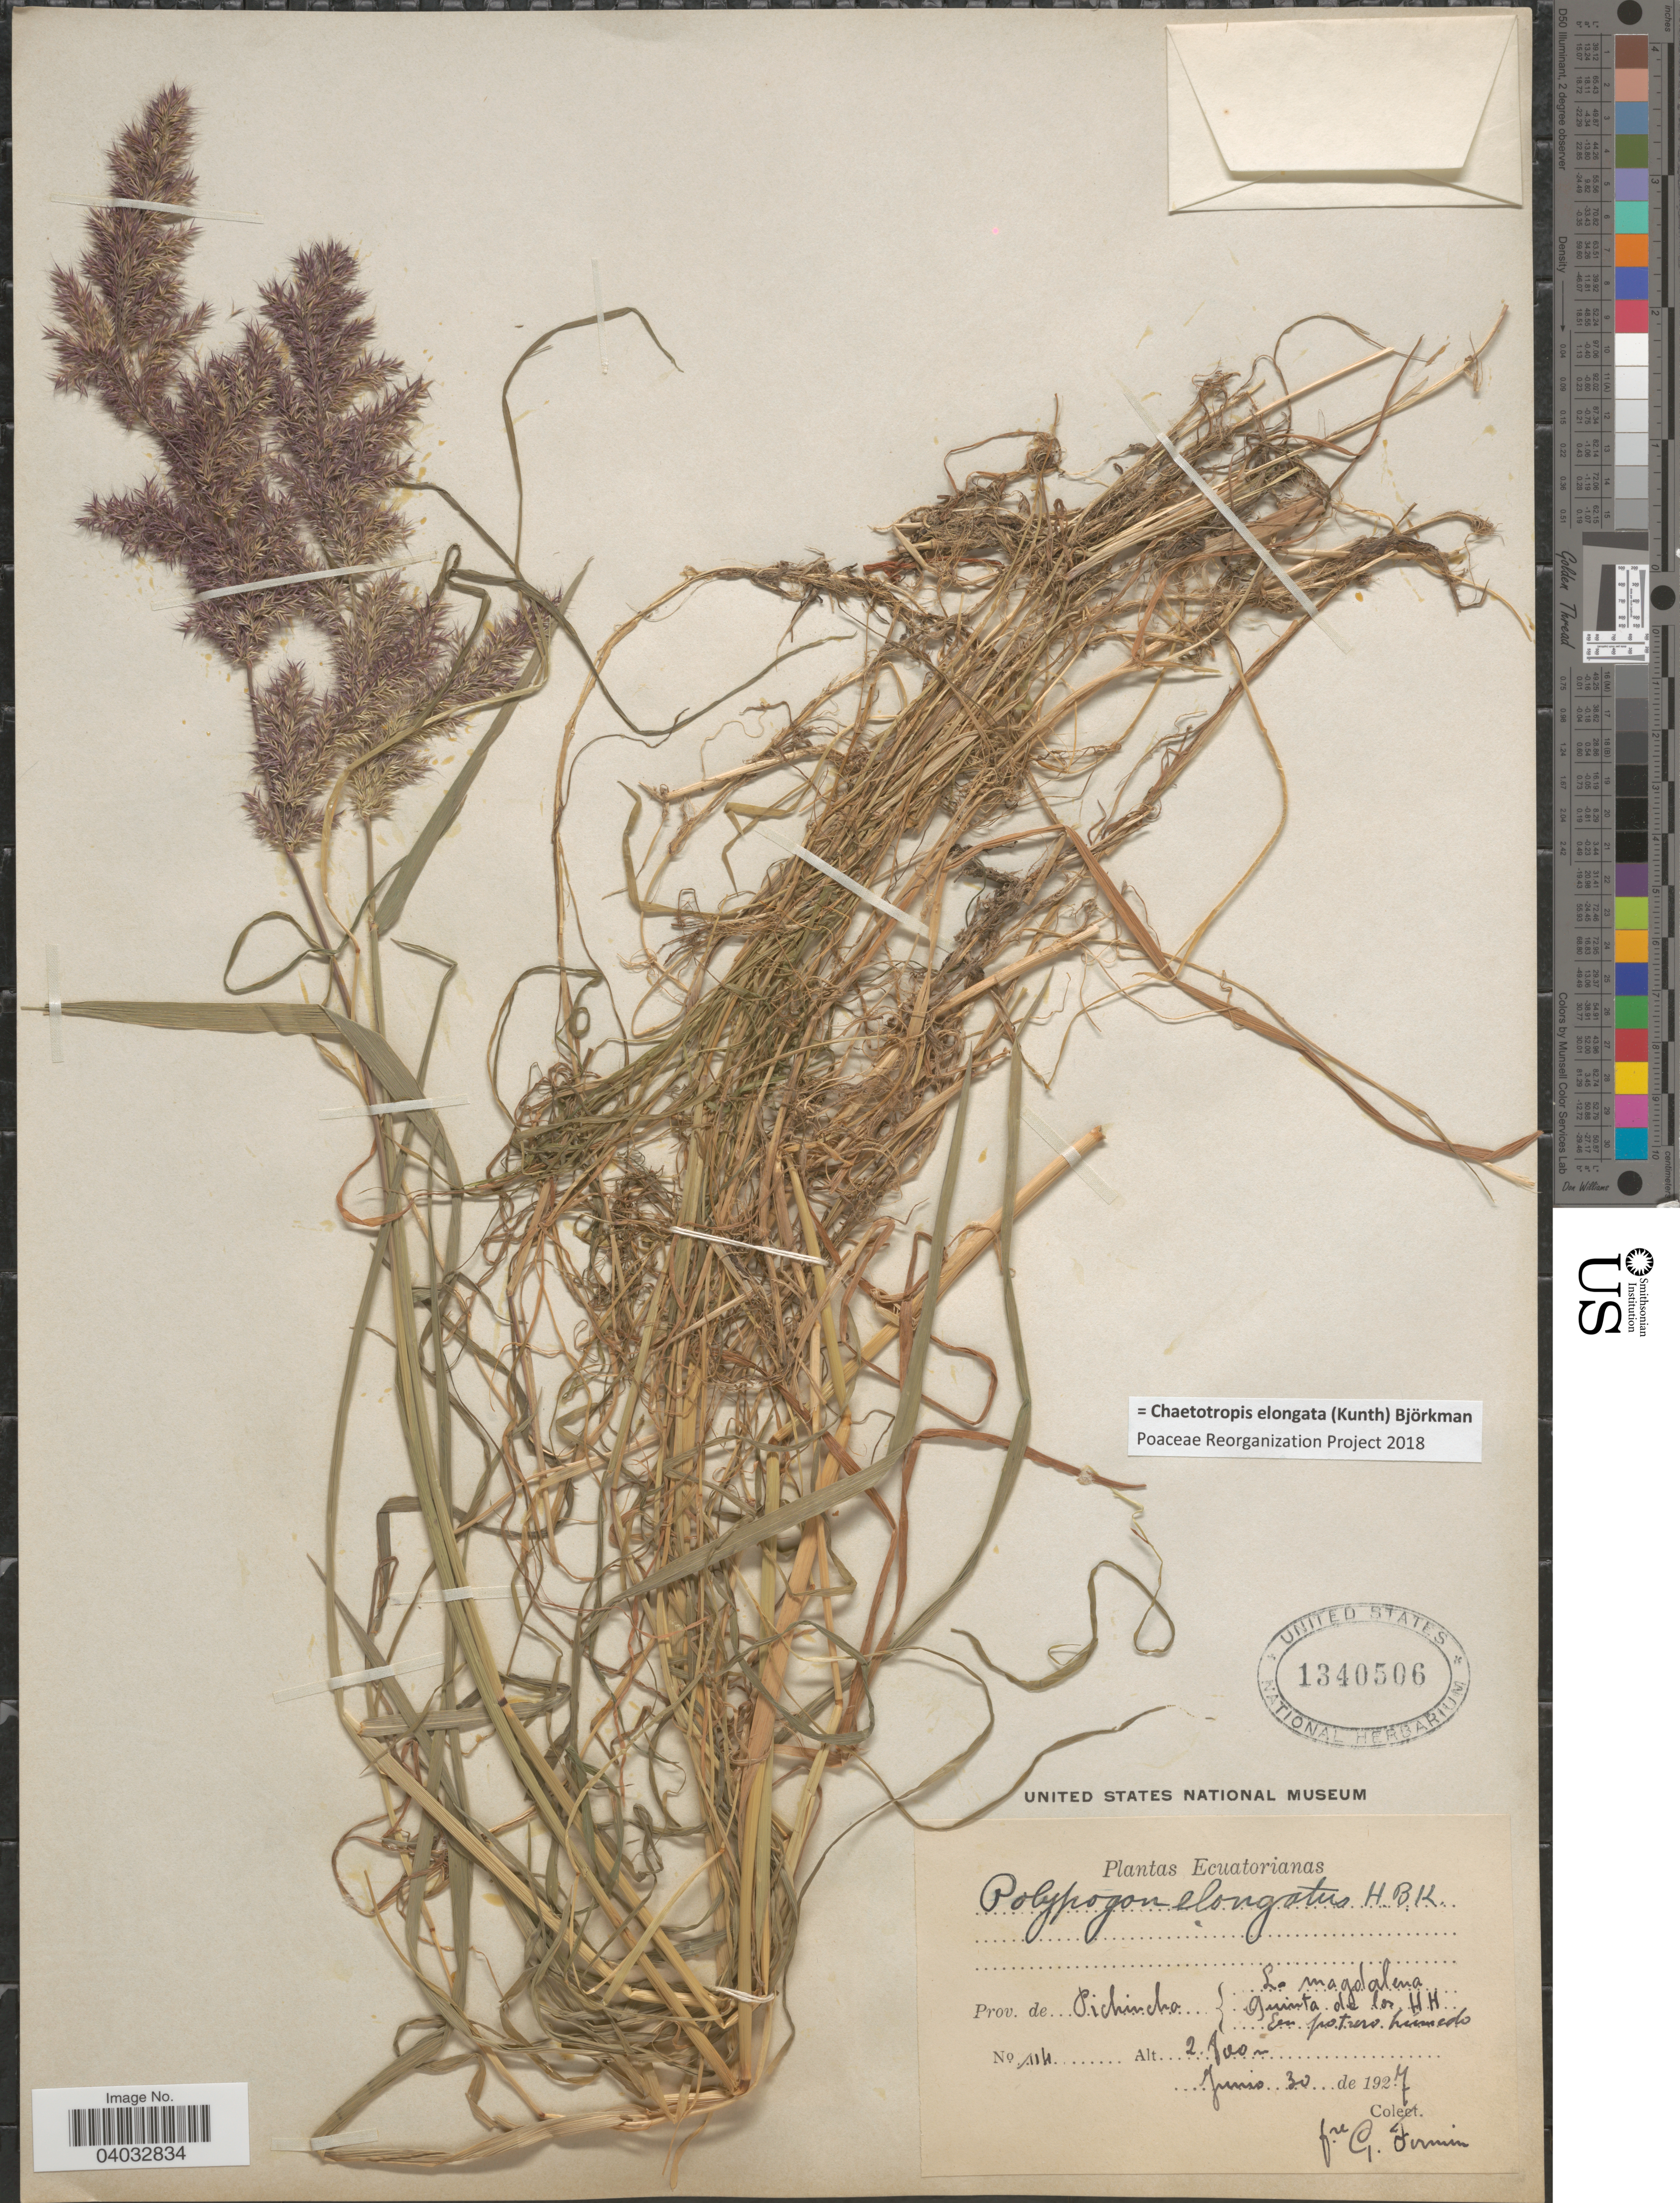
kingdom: Plantae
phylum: Tracheophyta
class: Liliopsida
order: Poales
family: Poaceae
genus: Chaetotropis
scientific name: Chaetotropis elongata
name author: (Kunth) Björkman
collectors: F. Firmin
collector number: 114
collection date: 1927-06-30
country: Ecuador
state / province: Pichincha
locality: La Magdalena Quita de los HH. Em potrero húmedo.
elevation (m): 2800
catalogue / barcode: US 1340506